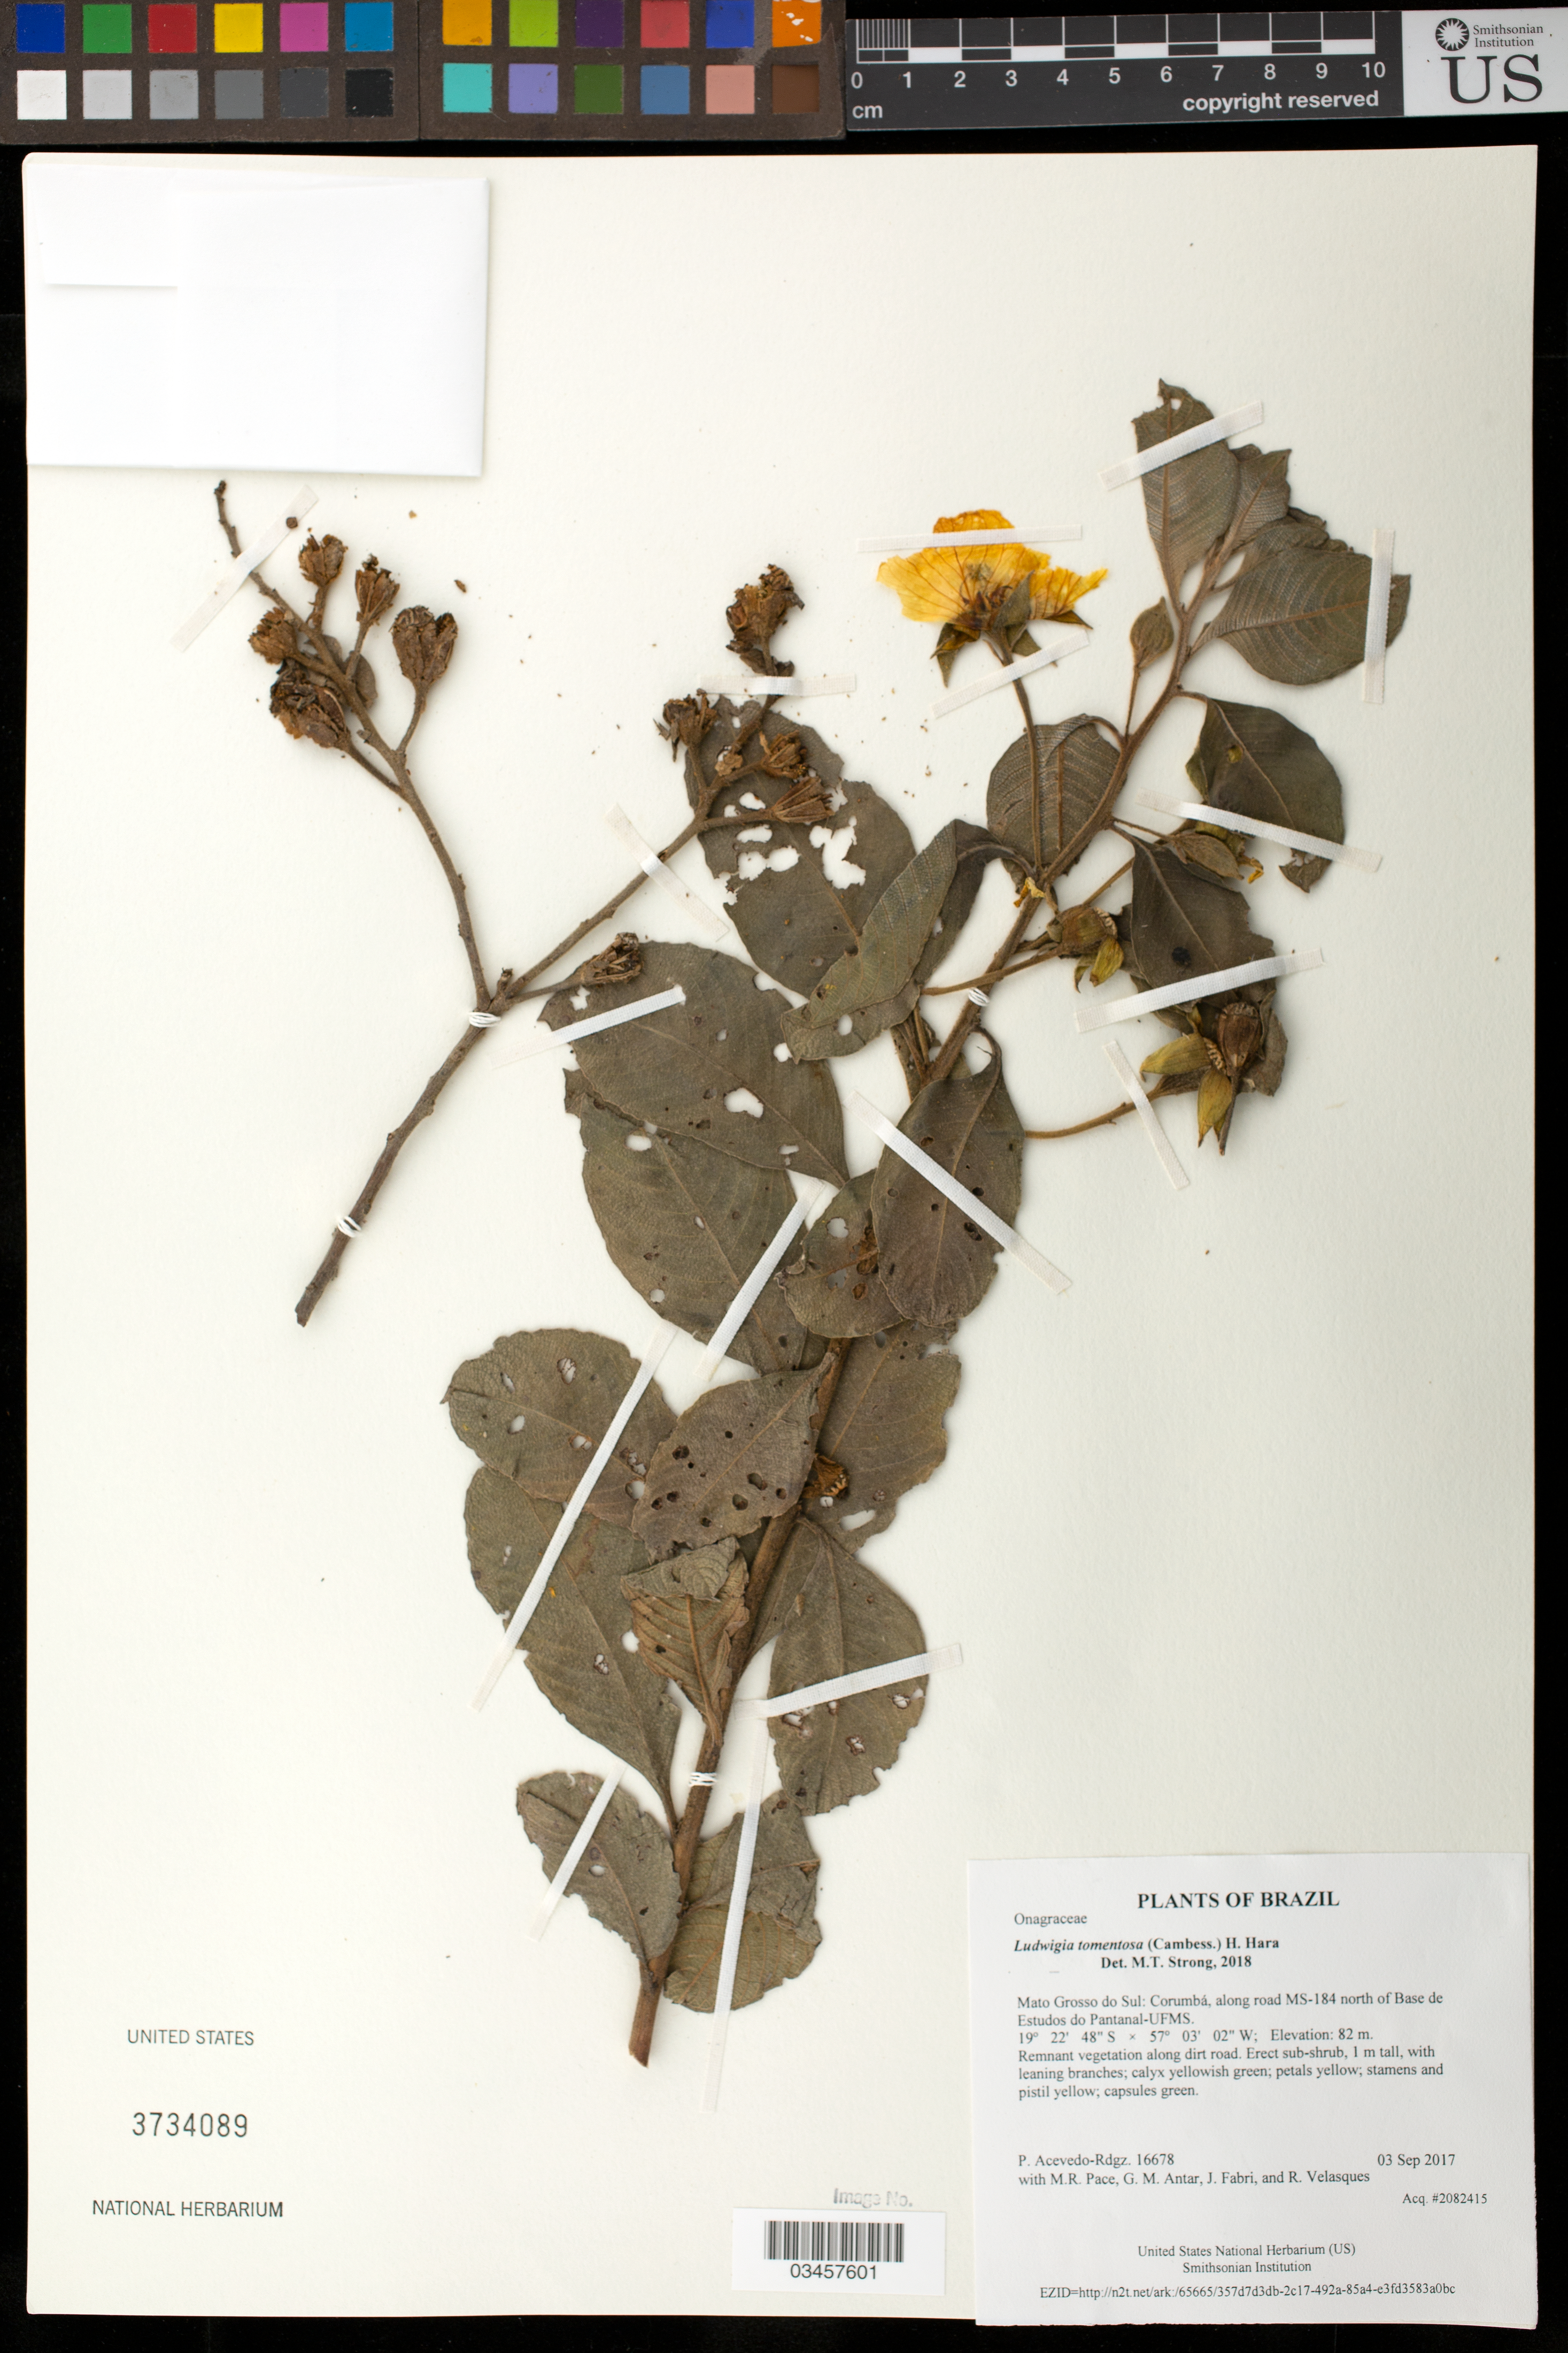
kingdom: Plantae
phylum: Tracheophyta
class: Magnoliopsida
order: Myrtales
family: Onagraceae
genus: Ludwigia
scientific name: Ludwigia tomentosa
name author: (Cambess.) H. Hara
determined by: Strong, Mark T., (BOT), Smithsonian Institution - National Museum of Natural History (UNITED STATES)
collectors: P. Acevedo-Rodr., M. R. Pace, G. M. Antar, J. Fabri & R. Velasques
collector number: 16678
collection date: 2017-09-03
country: Brazil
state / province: Mato Grosso do Sul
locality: Corumbá, along road MS-184 north of Base de Estudos do Pantanal-UFMS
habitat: Remnant vegetation along dirt road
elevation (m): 82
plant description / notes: US, NY, MO, K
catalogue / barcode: US 3734089